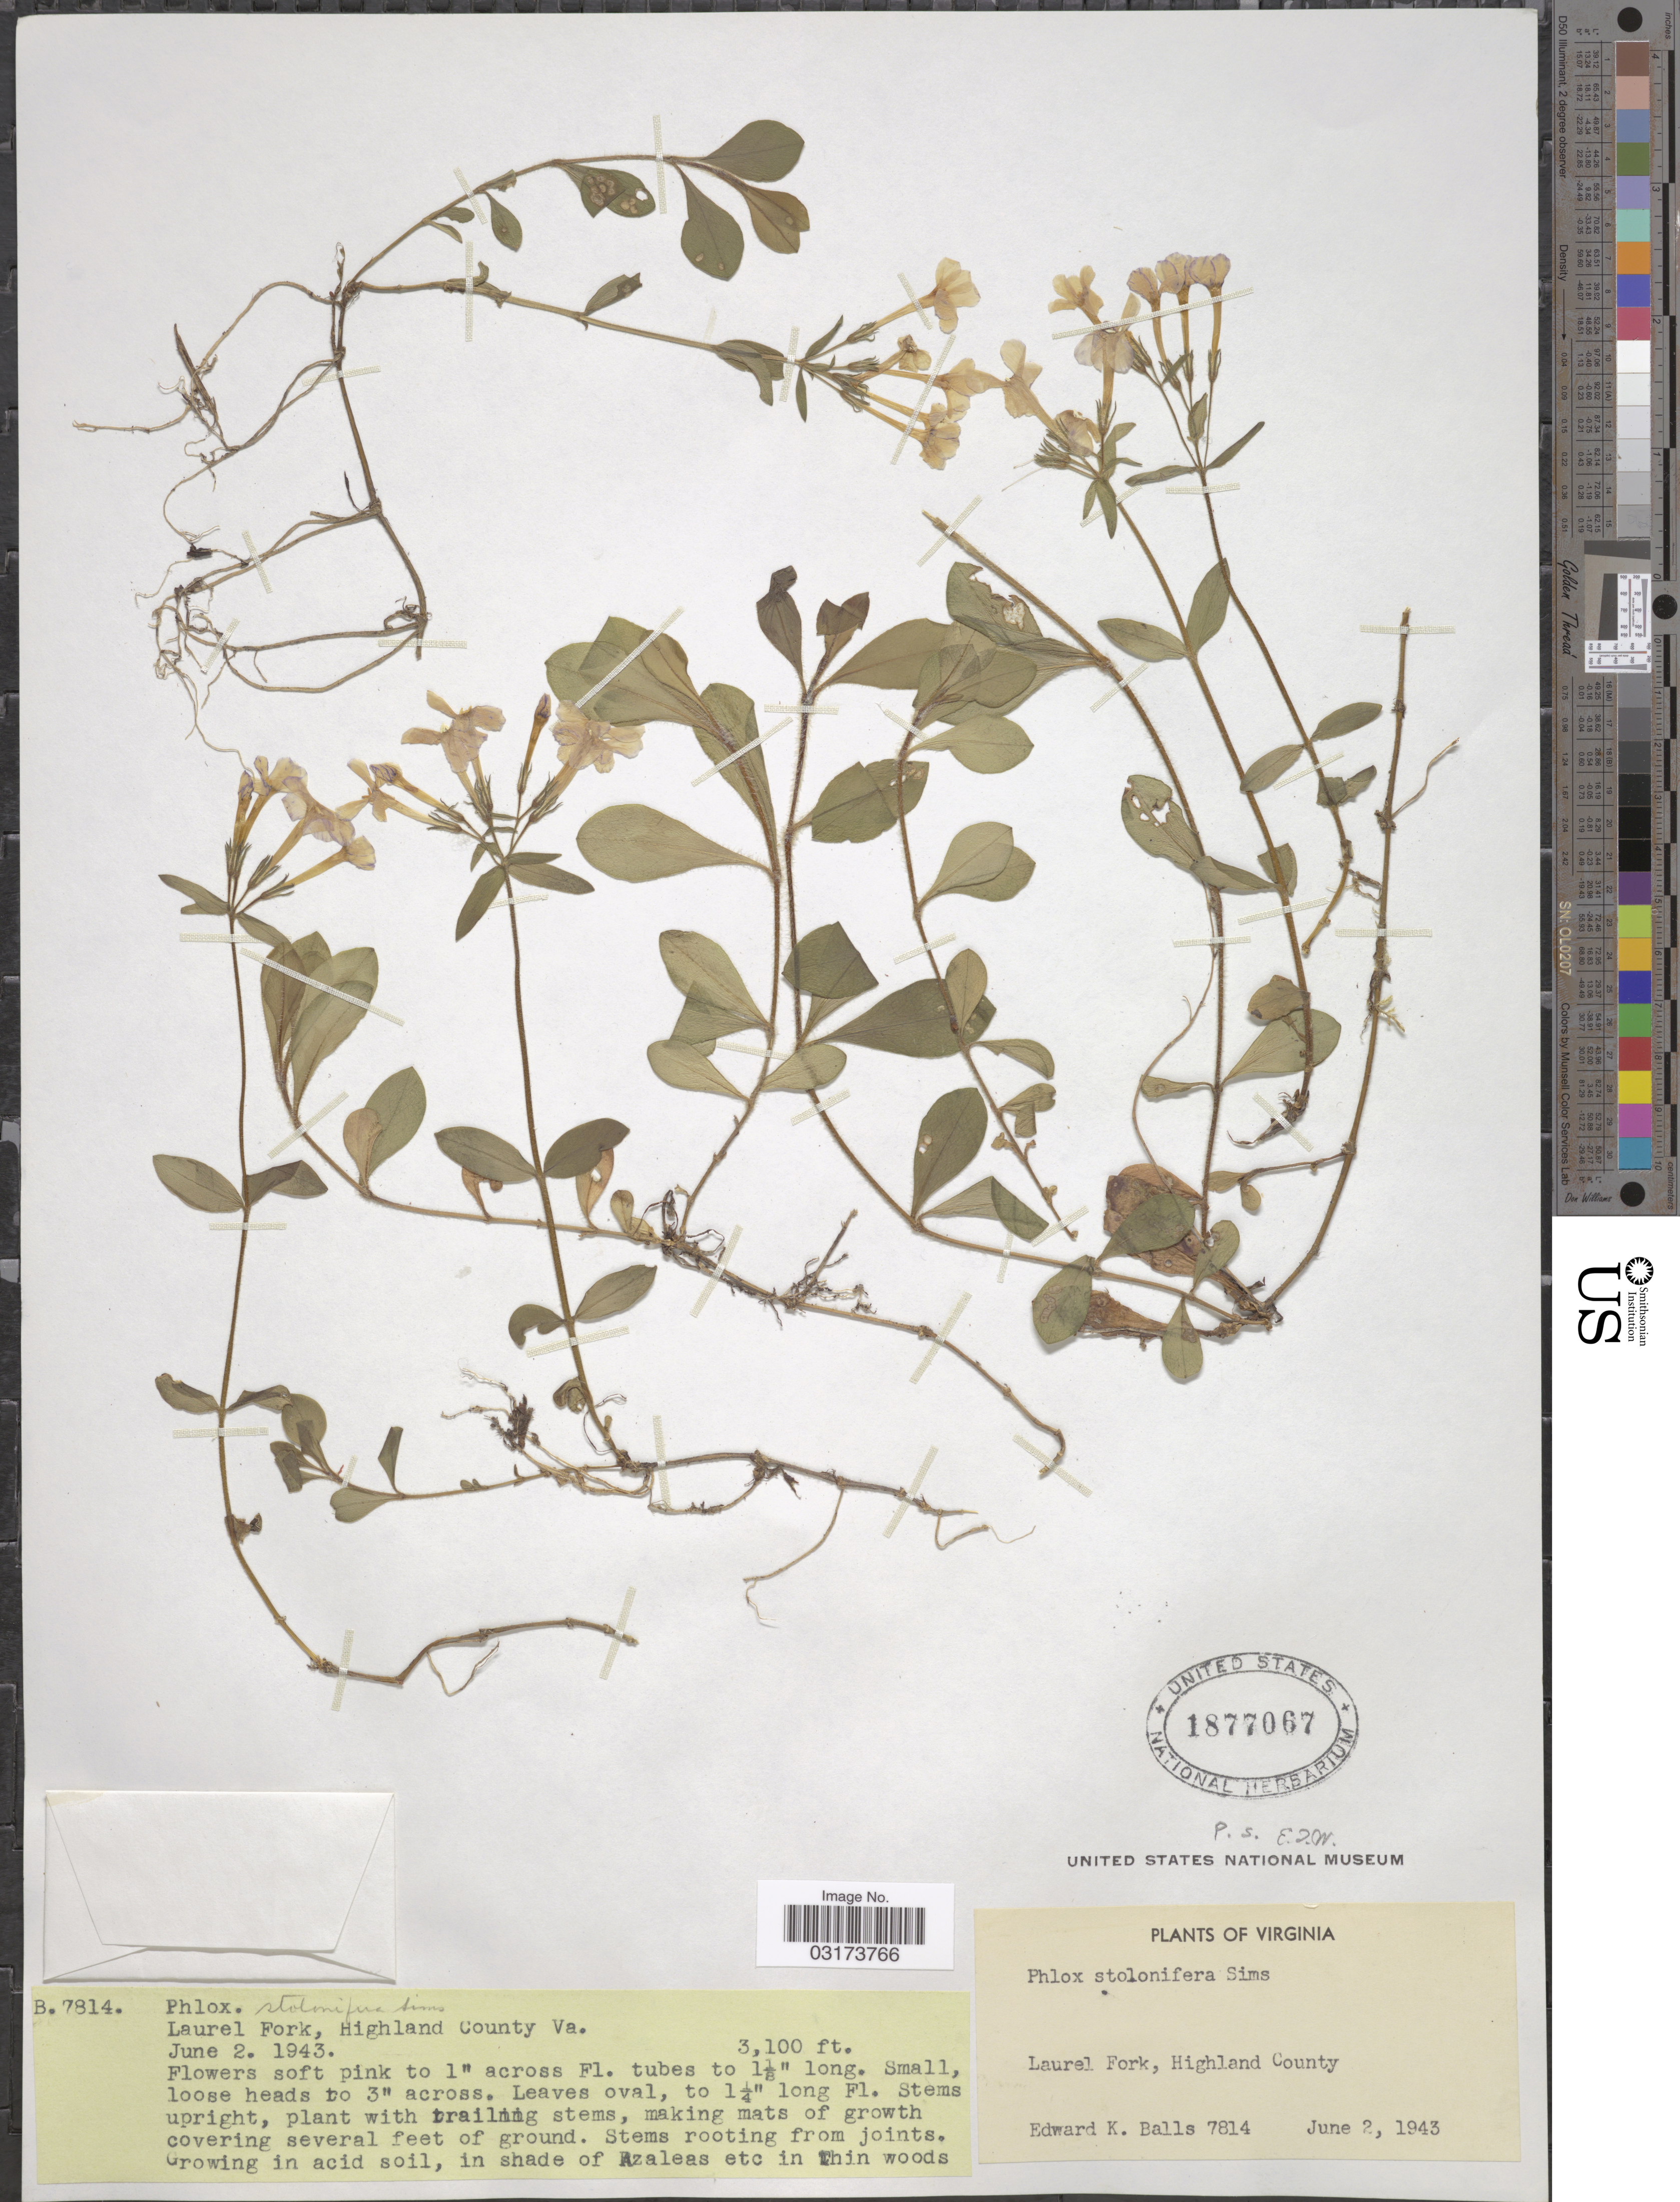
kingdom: Plantae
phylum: Tracheophyta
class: Magnoliopsida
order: Ericales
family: Polemoniaceae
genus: Phlox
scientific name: Phlox stolonifera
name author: Sims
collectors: E. K. Balls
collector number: B7814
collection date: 1943-06-02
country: United States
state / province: Virginia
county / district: Highland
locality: Laurel Fork, Highland County.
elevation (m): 945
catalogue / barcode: US 1877067